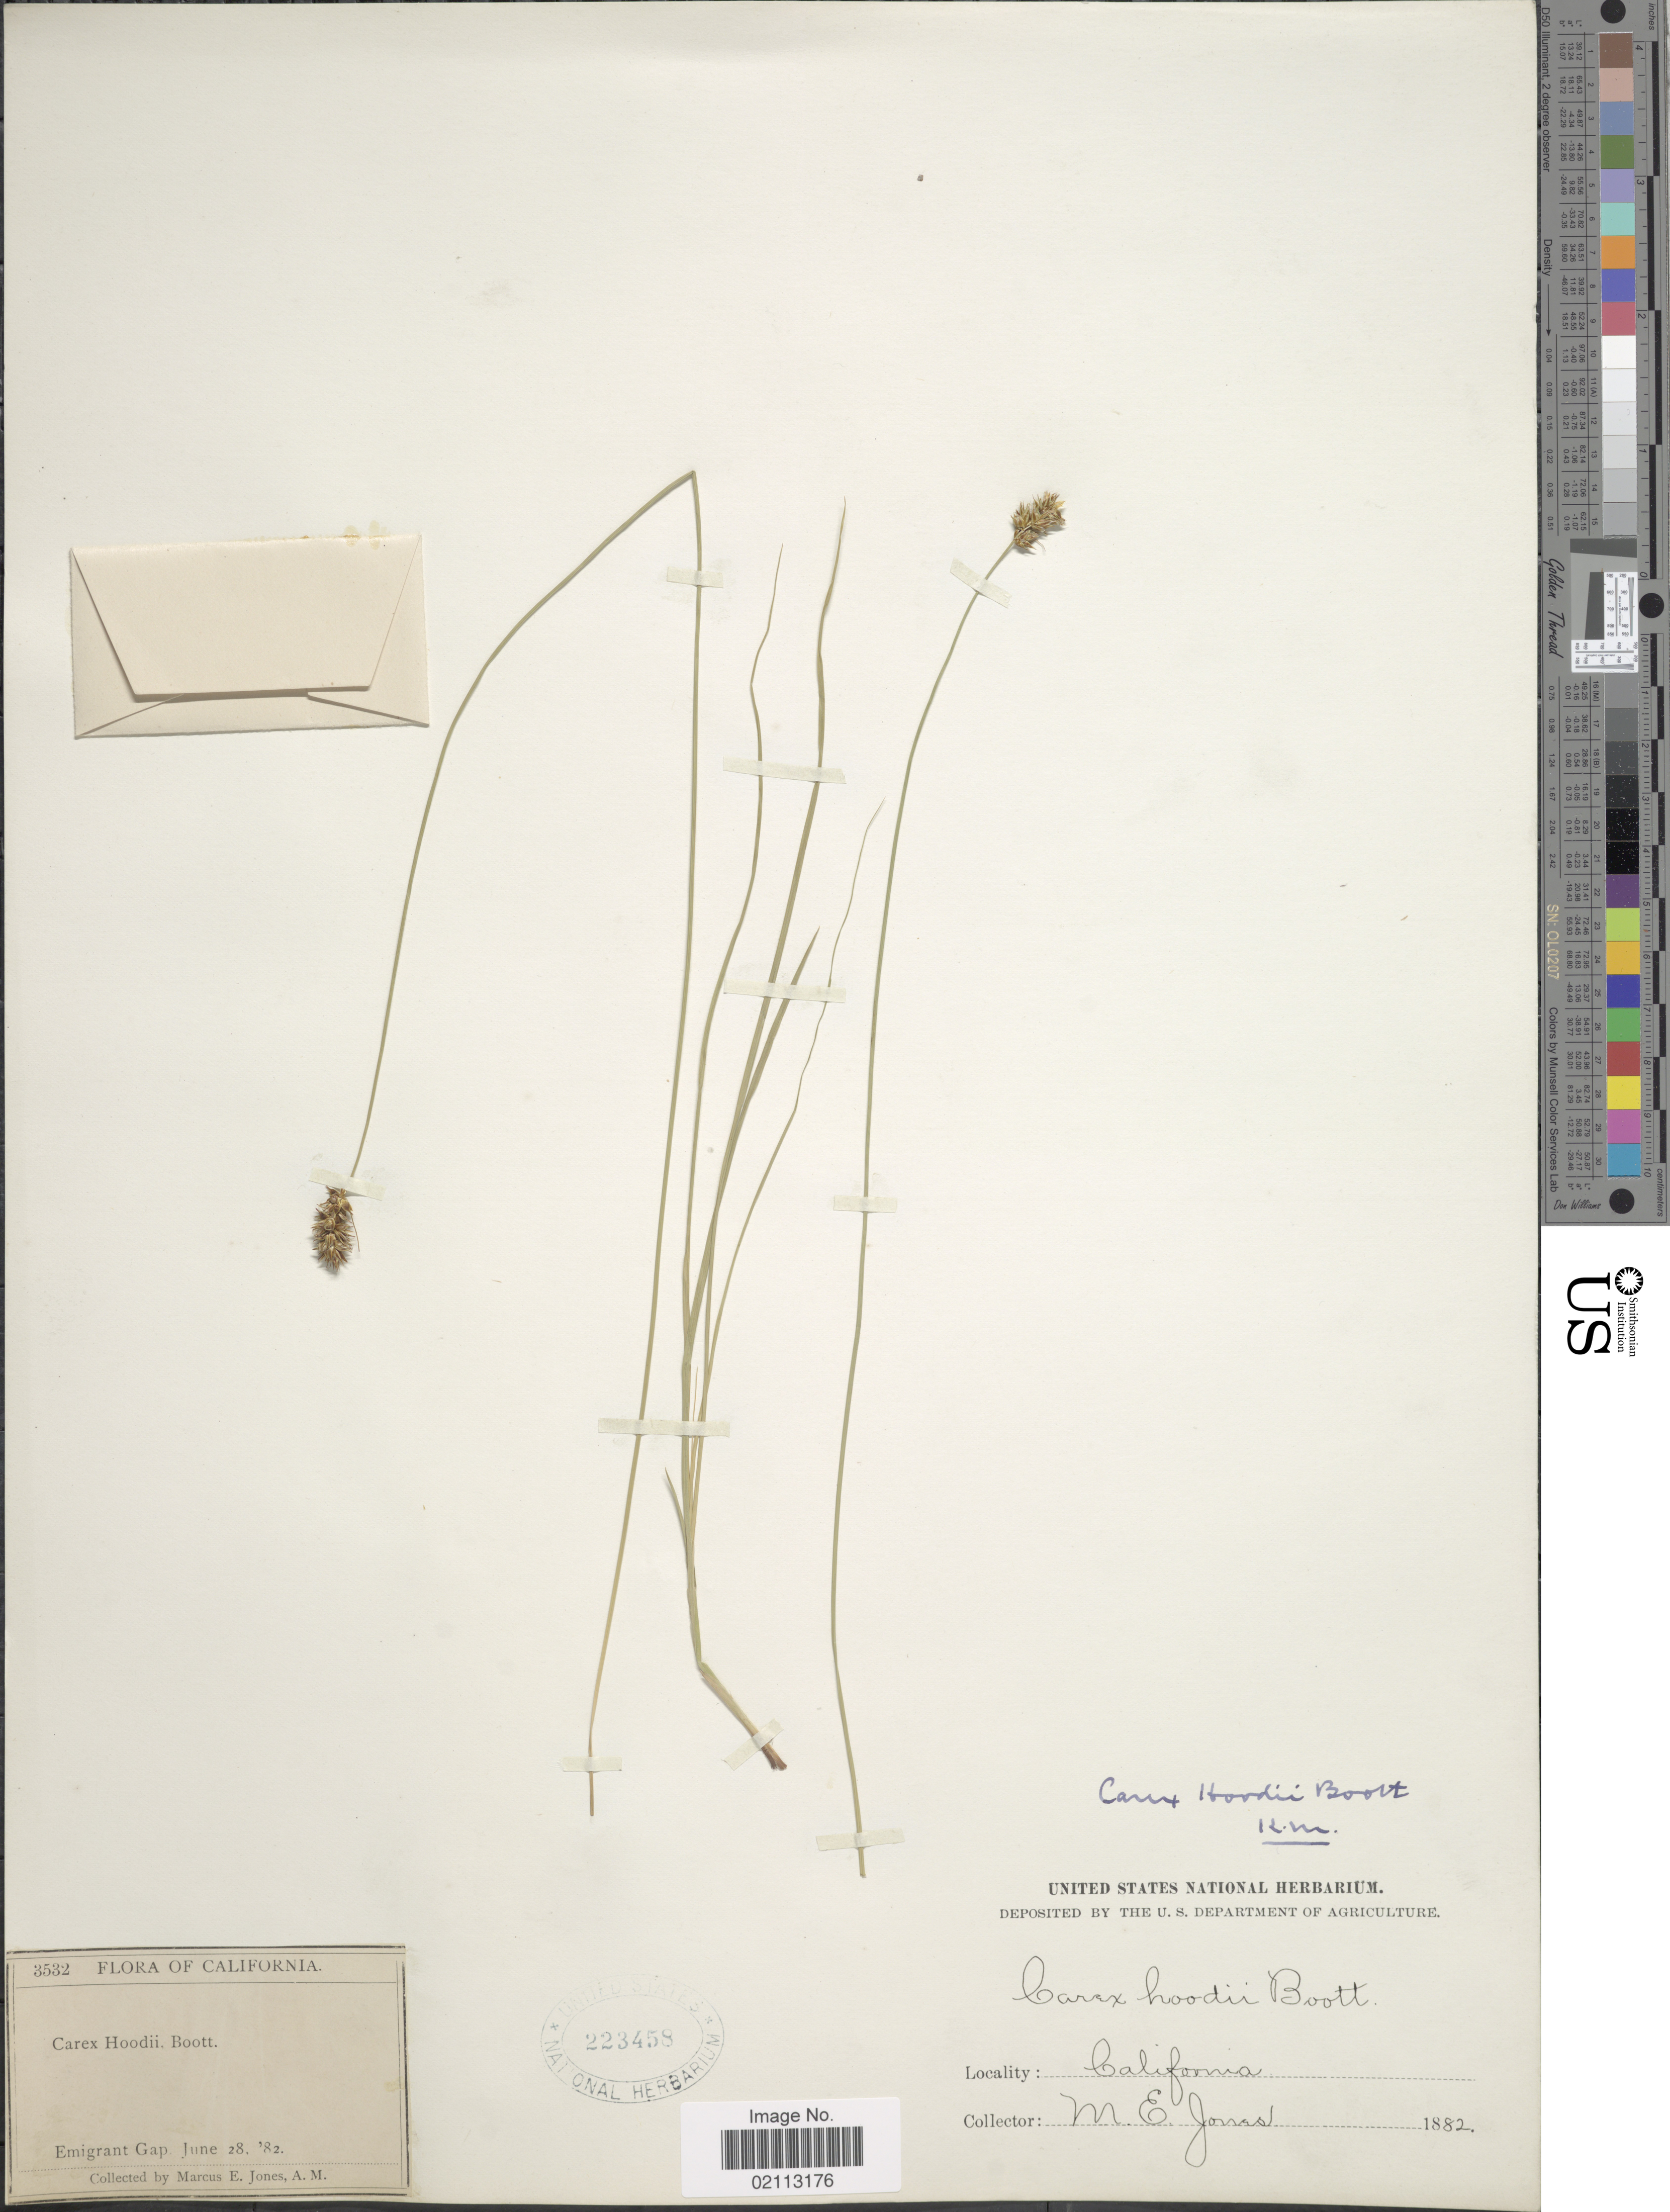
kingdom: Plantae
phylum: Tracheophyta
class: Liliopsida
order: Poales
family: Cyperaceae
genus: Carex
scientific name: Carex hoodii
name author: Boott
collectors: M. E. Jones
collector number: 3532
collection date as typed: Transcribed d/m/y: 28/6/82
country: United States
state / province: California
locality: Emigrant Gap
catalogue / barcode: US 223458